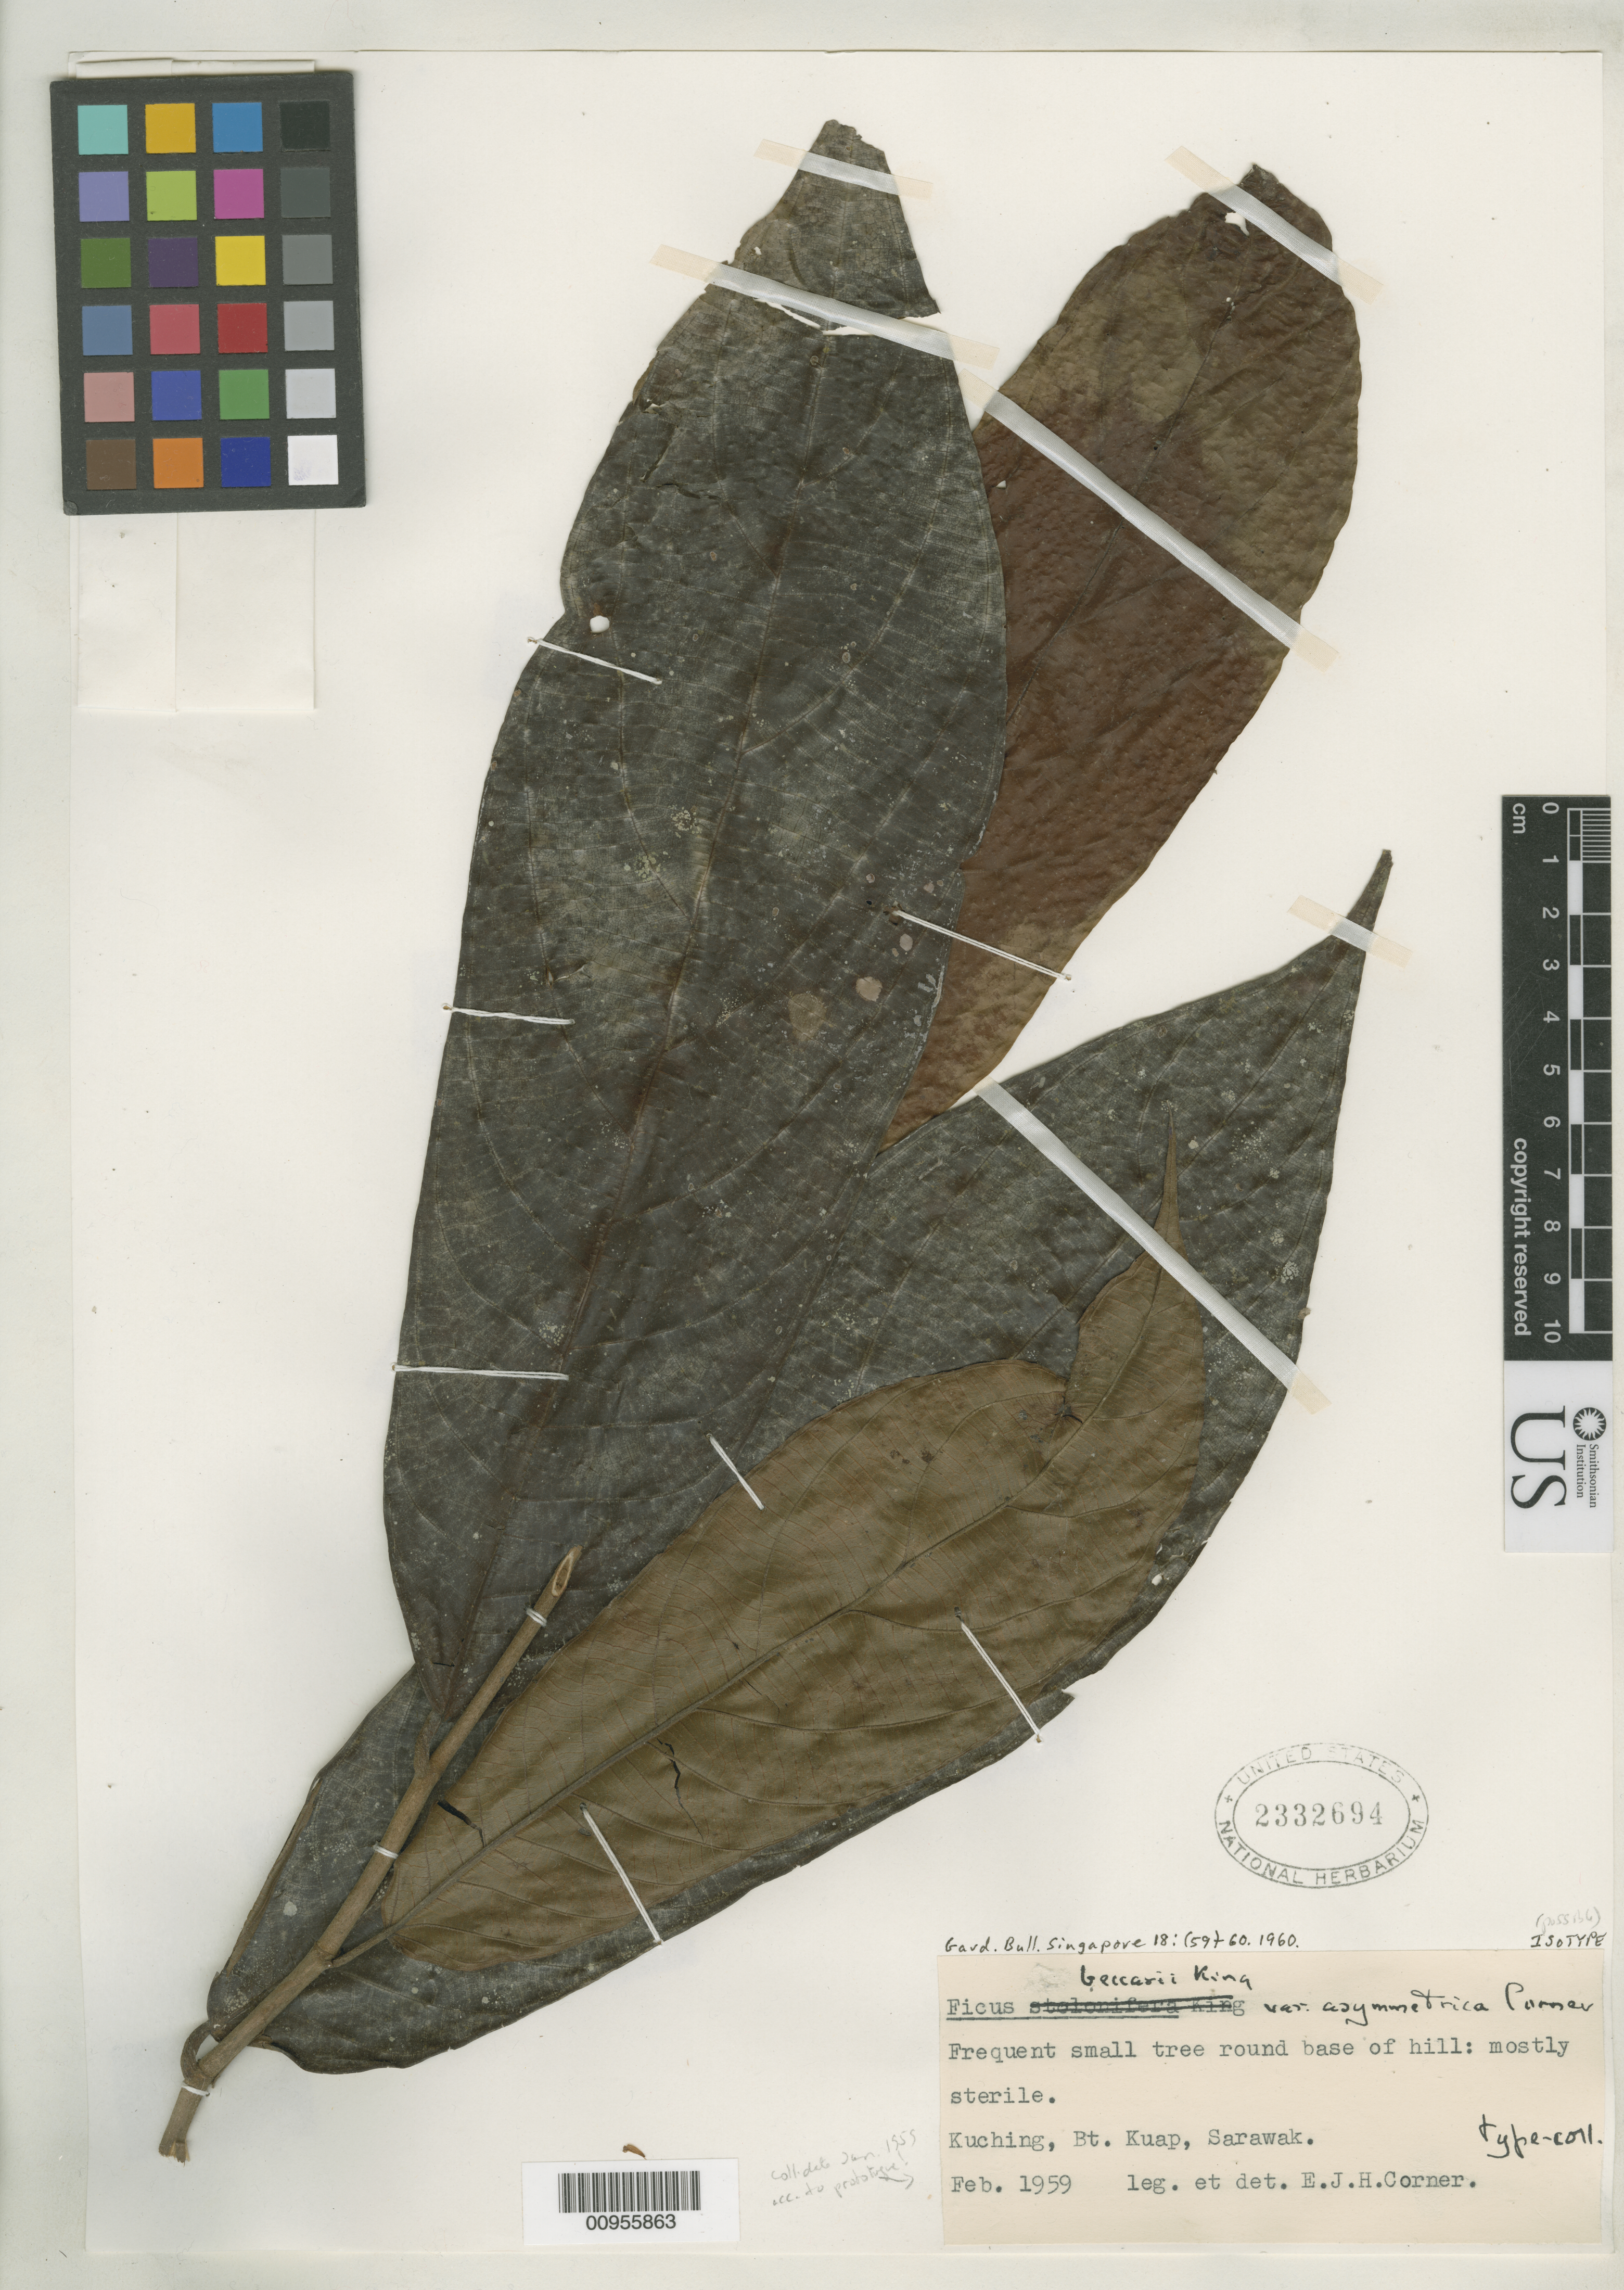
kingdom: Plantae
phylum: Tracheophyta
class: Magnoliopsida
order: Rosales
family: Moraceae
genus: Ficus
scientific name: Ficus beccarii var. asymmetrica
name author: Corner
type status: Possible Isotype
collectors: E. Corner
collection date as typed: Feb 1959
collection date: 1959-02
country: Malaysia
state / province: Sarawak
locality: Kuching, Bt. Kuap, Sarawak.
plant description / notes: Annotated as "type-coll." (by Corner?); protologue cites collection date as Jan. 1959, but specimen label states date as Feb. 1959.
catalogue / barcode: US 2332694